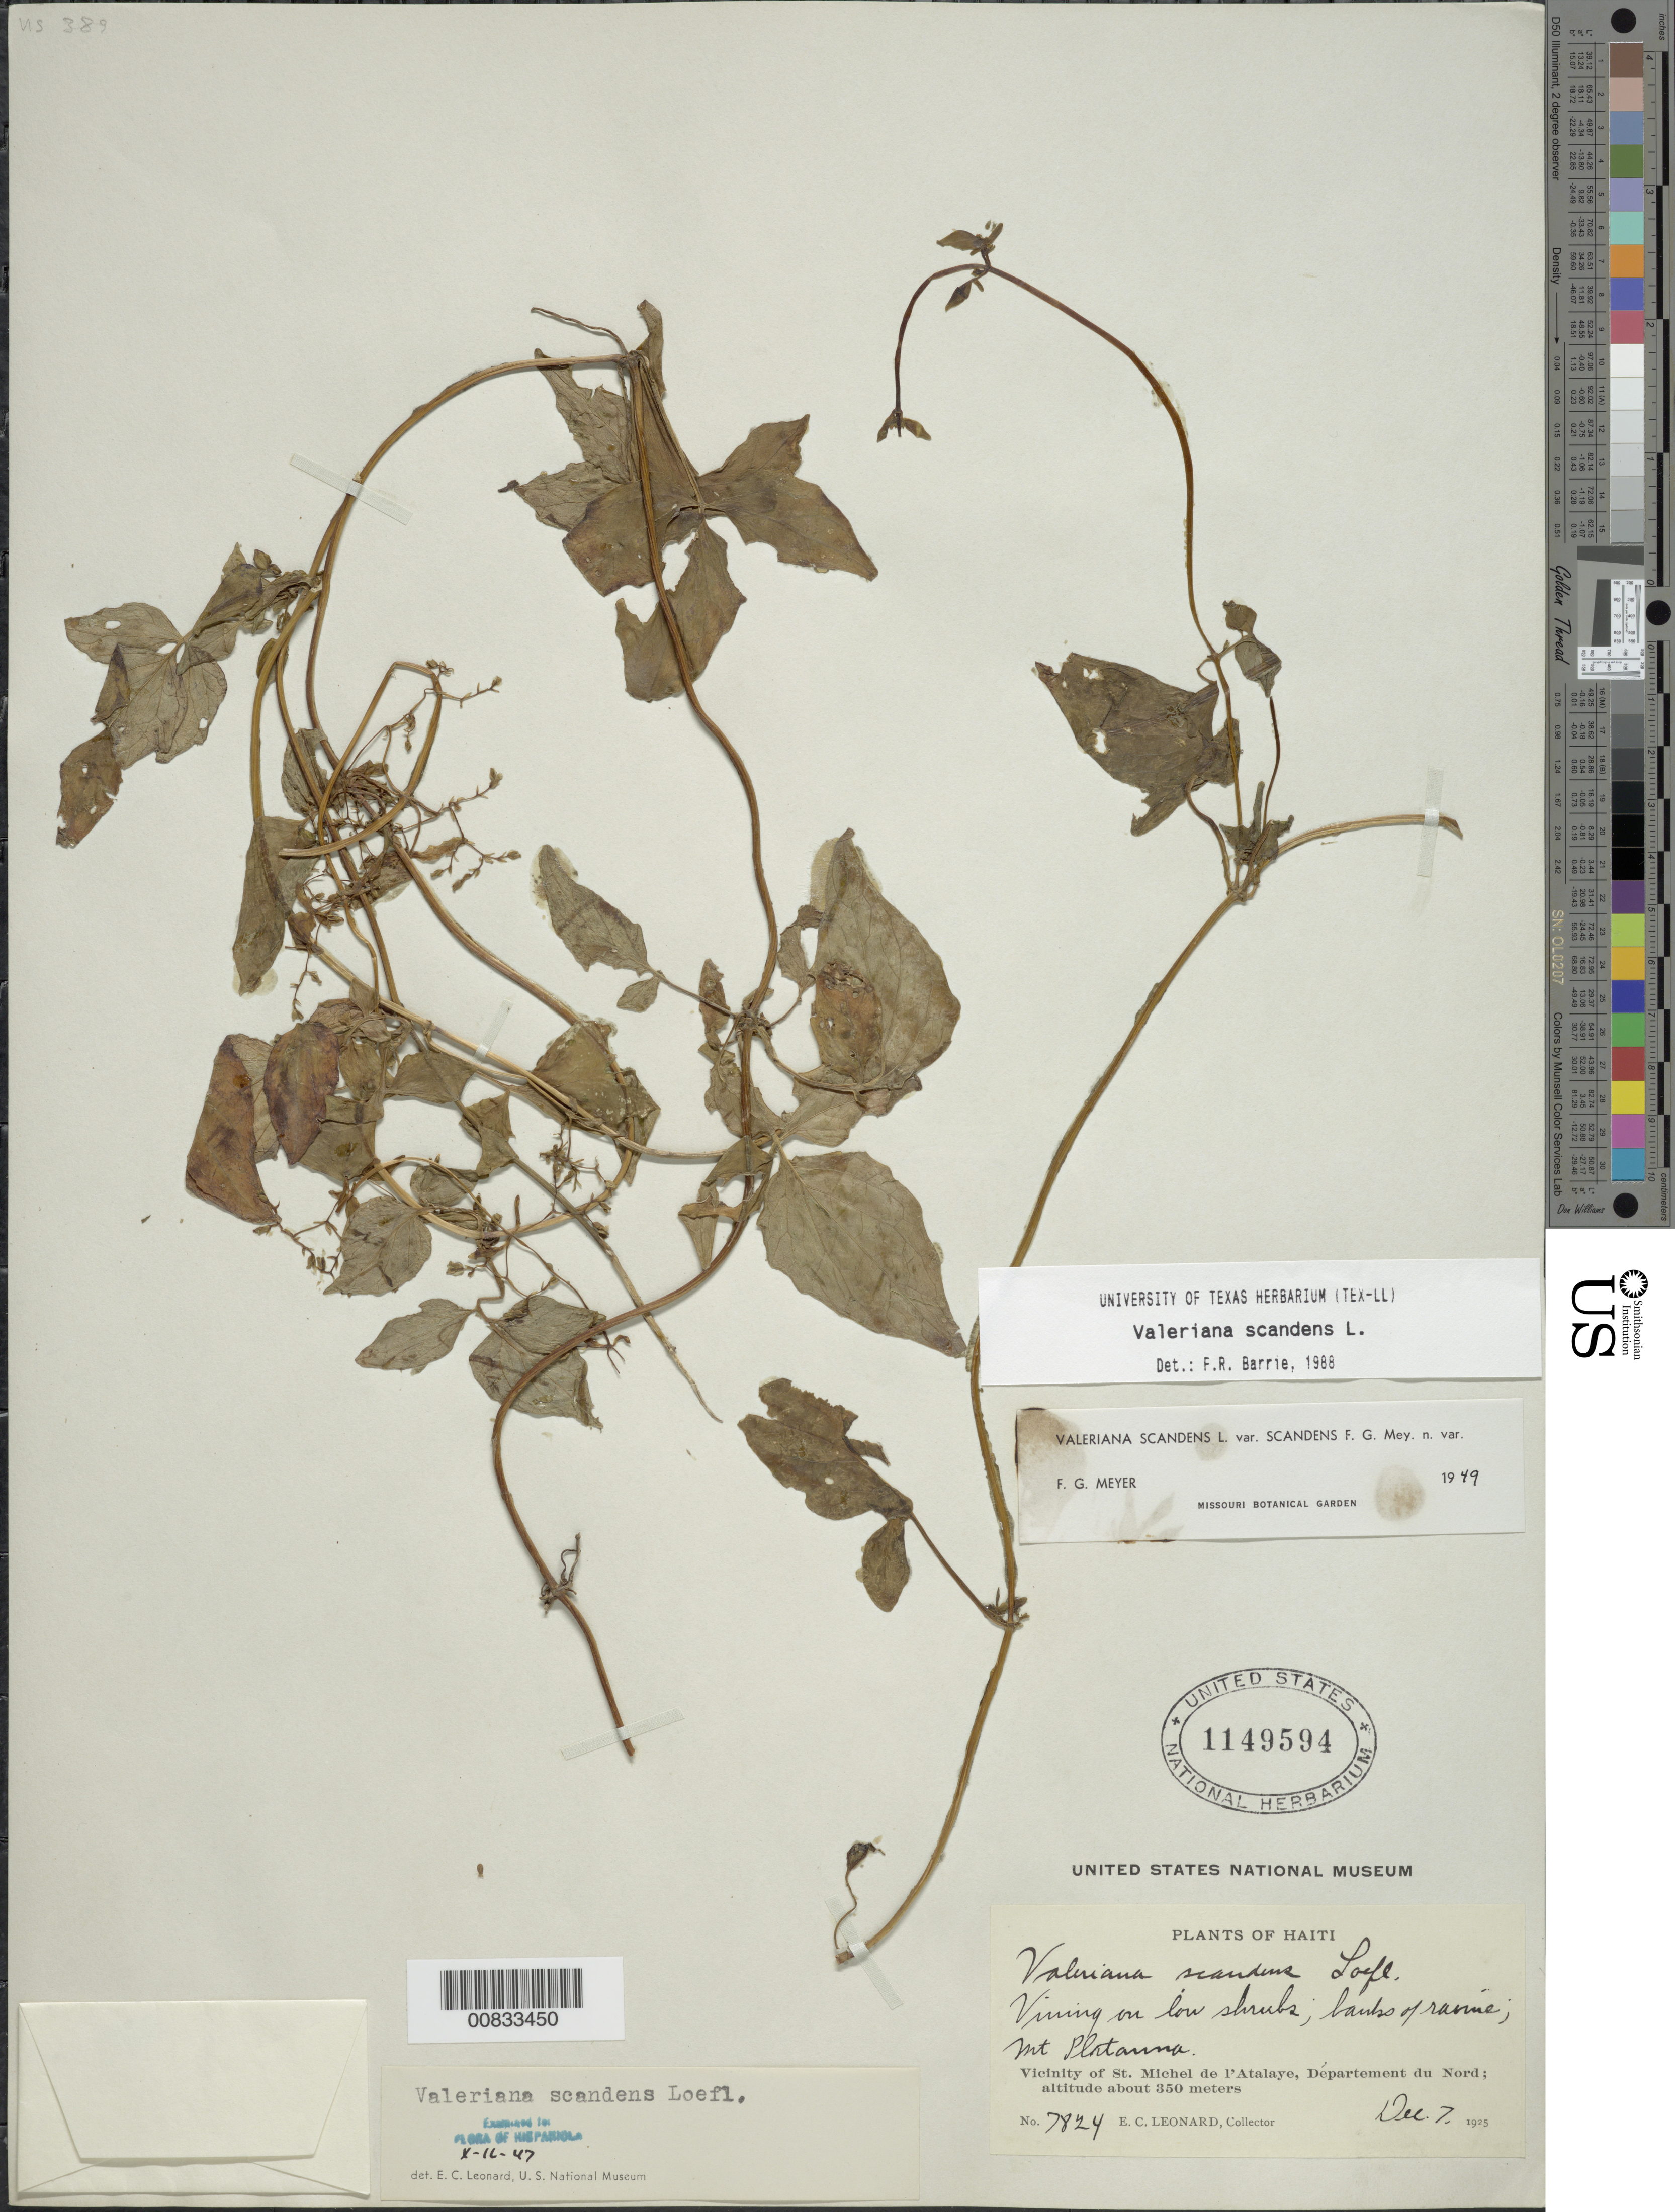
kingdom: Plantae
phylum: Tracheophyta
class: Magnoliopsida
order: Dipsacales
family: Caprifoliaceae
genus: Valeriana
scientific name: Valeriana domingensis x V. scandens L.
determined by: Barrie, F. R.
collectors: E. C. Leonard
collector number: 7824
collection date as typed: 07 Dec 1925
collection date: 1925-12-07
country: Haiti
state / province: Artibonite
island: Hispaniola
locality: Vicinity of St. Michel de l'Atalaye, Mt. Platanna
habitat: On low shrubs, banks of ravine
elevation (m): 350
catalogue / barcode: US 1149594